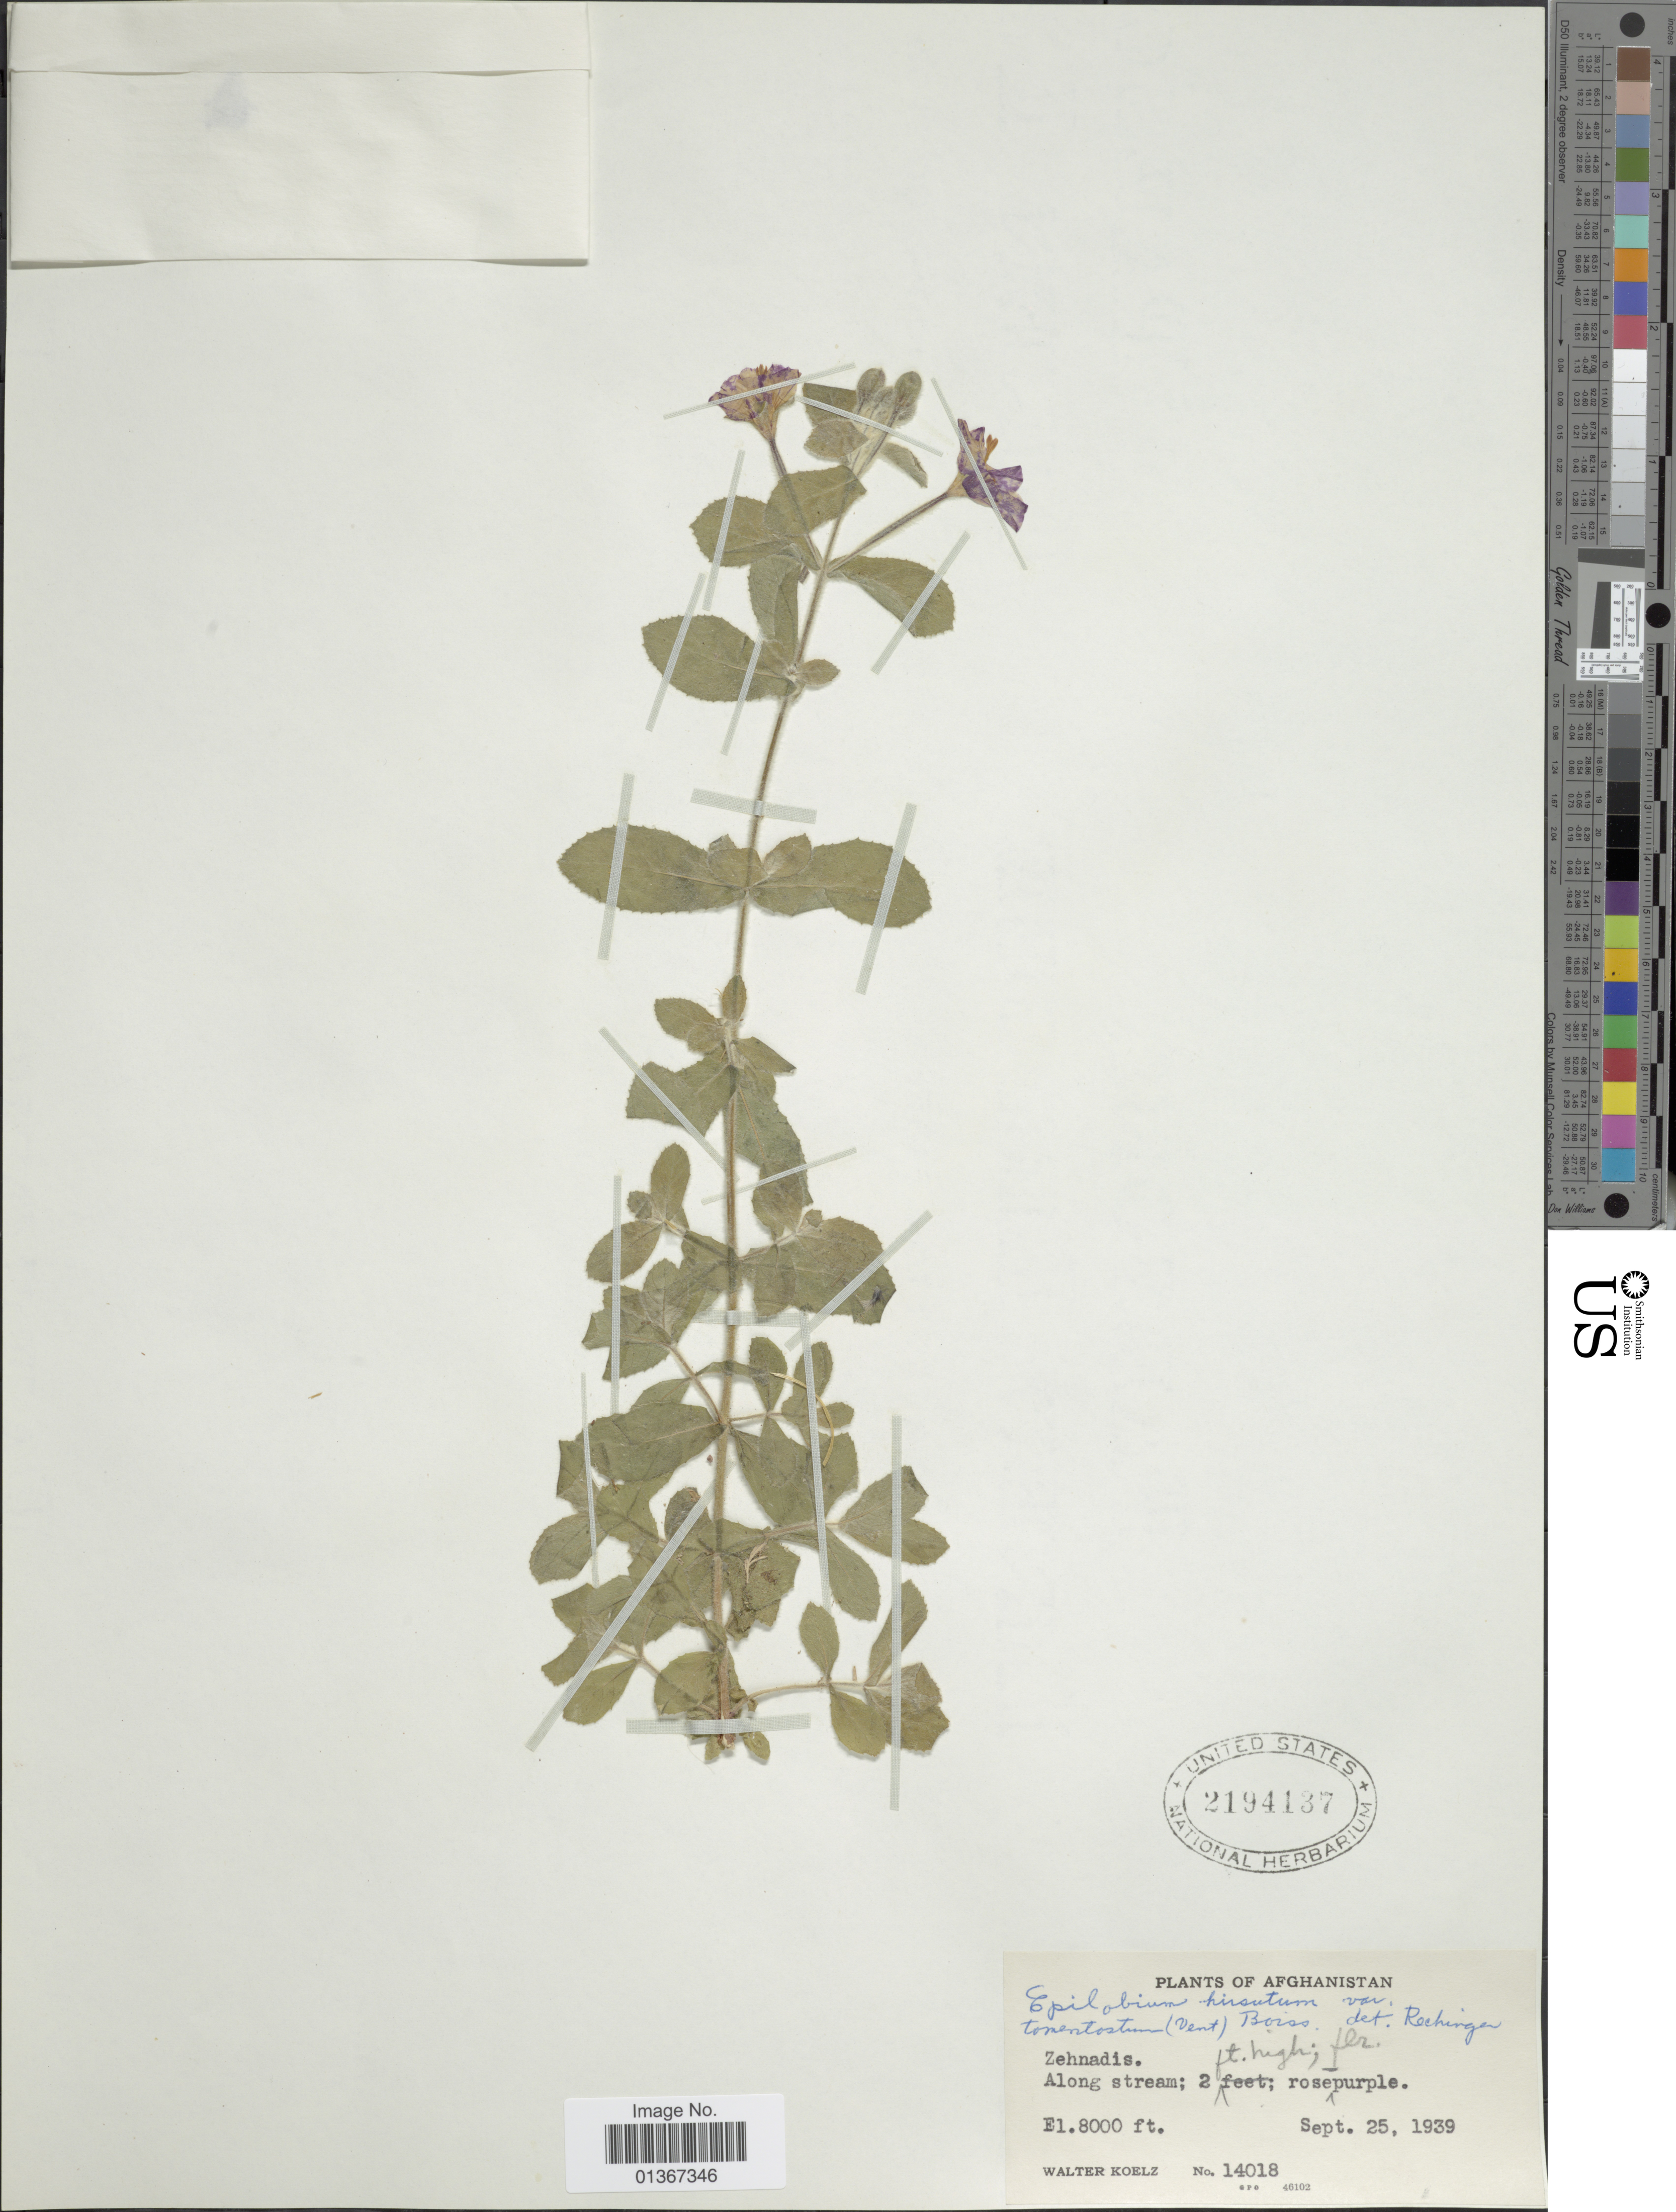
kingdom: Plantae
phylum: Tracheophyta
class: Magnoliopsida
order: Myrtales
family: Onagraceae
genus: Epilobium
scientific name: Epilobium hirsutum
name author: L.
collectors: W. N. Koelz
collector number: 14018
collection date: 1939-09-25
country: Afghanistan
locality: Zehnadis.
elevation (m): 2438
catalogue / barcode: US 2194137